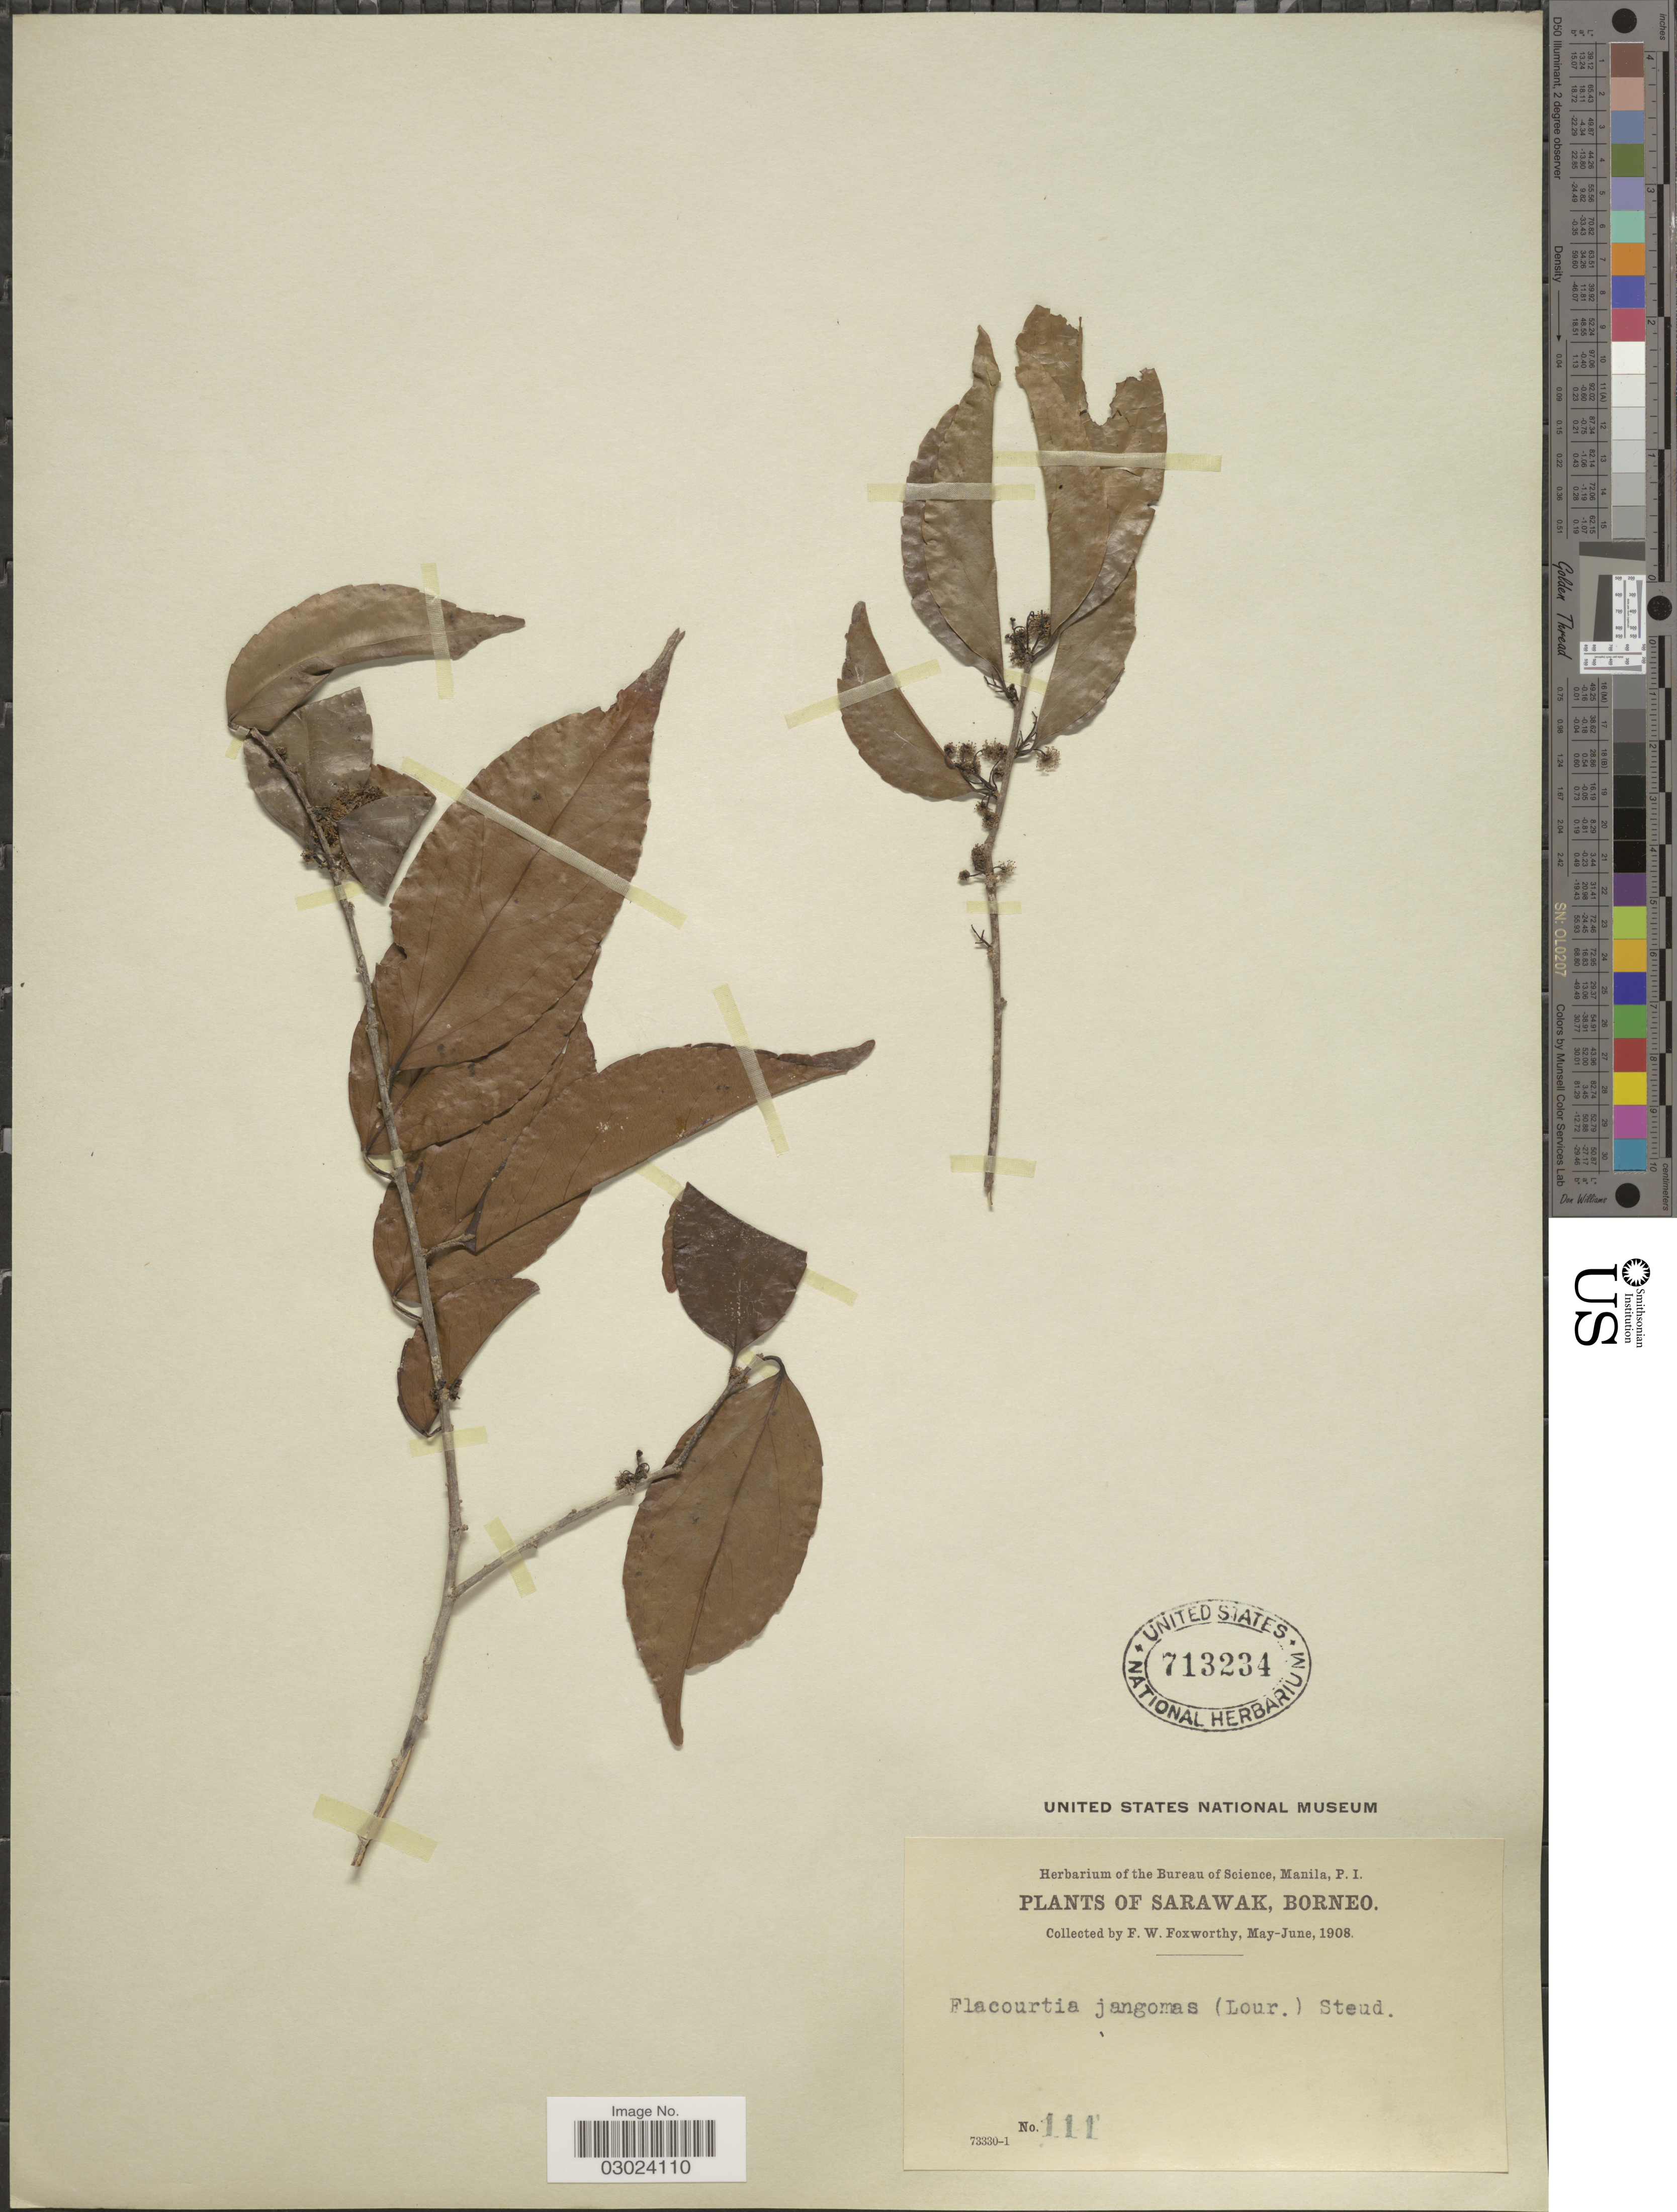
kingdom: Plantae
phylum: Tracheophyta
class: Magnoliopsida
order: Malpighiales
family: Salicaceae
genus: Flacourtia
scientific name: Flacourtia jangomas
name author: (Lour.) Raeusch.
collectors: F. W. Foxworthy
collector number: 111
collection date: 1908-05/1908-06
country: Malaysia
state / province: Sarawak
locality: Borneo.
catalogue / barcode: US 713234